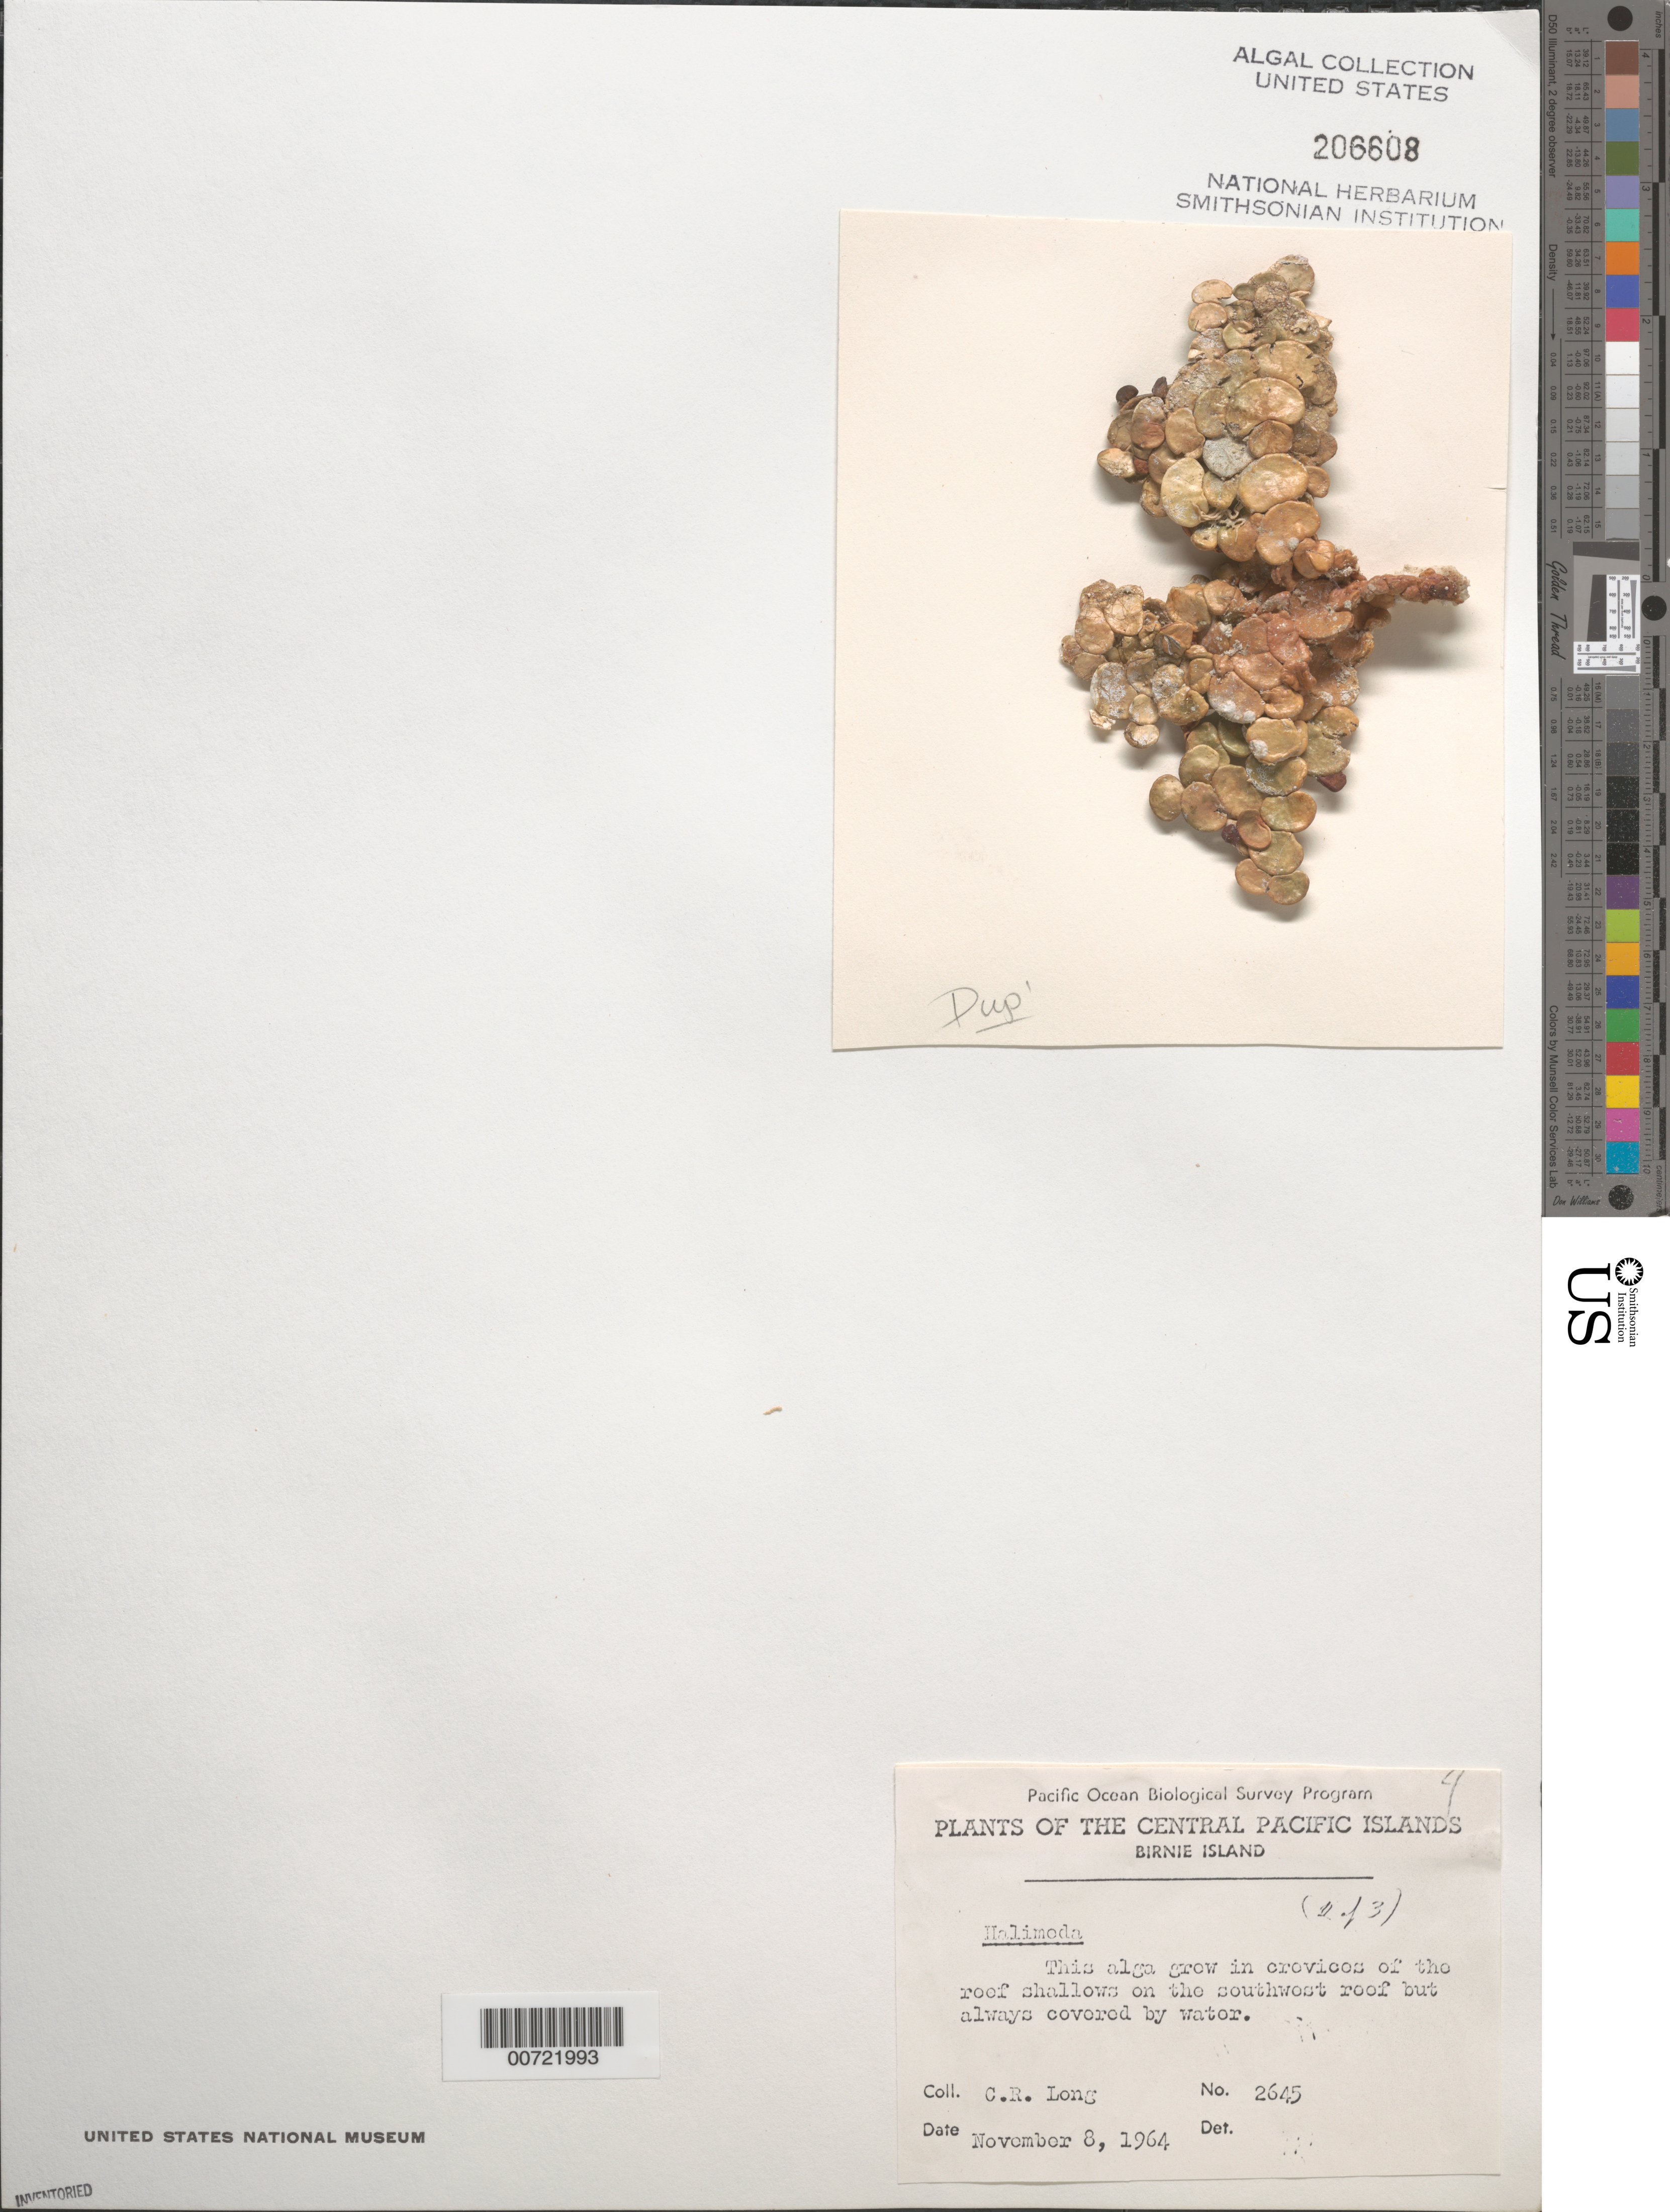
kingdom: Plantae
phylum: Chlorophyta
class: Ulvophyceae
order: Bryopsidales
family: Halimedaceae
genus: Halimeda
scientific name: Halimeda sp.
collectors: C. Long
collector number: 2645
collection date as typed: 08 Nov 1964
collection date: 1964-11-08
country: Kiribati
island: Birnie I.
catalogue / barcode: US 206608